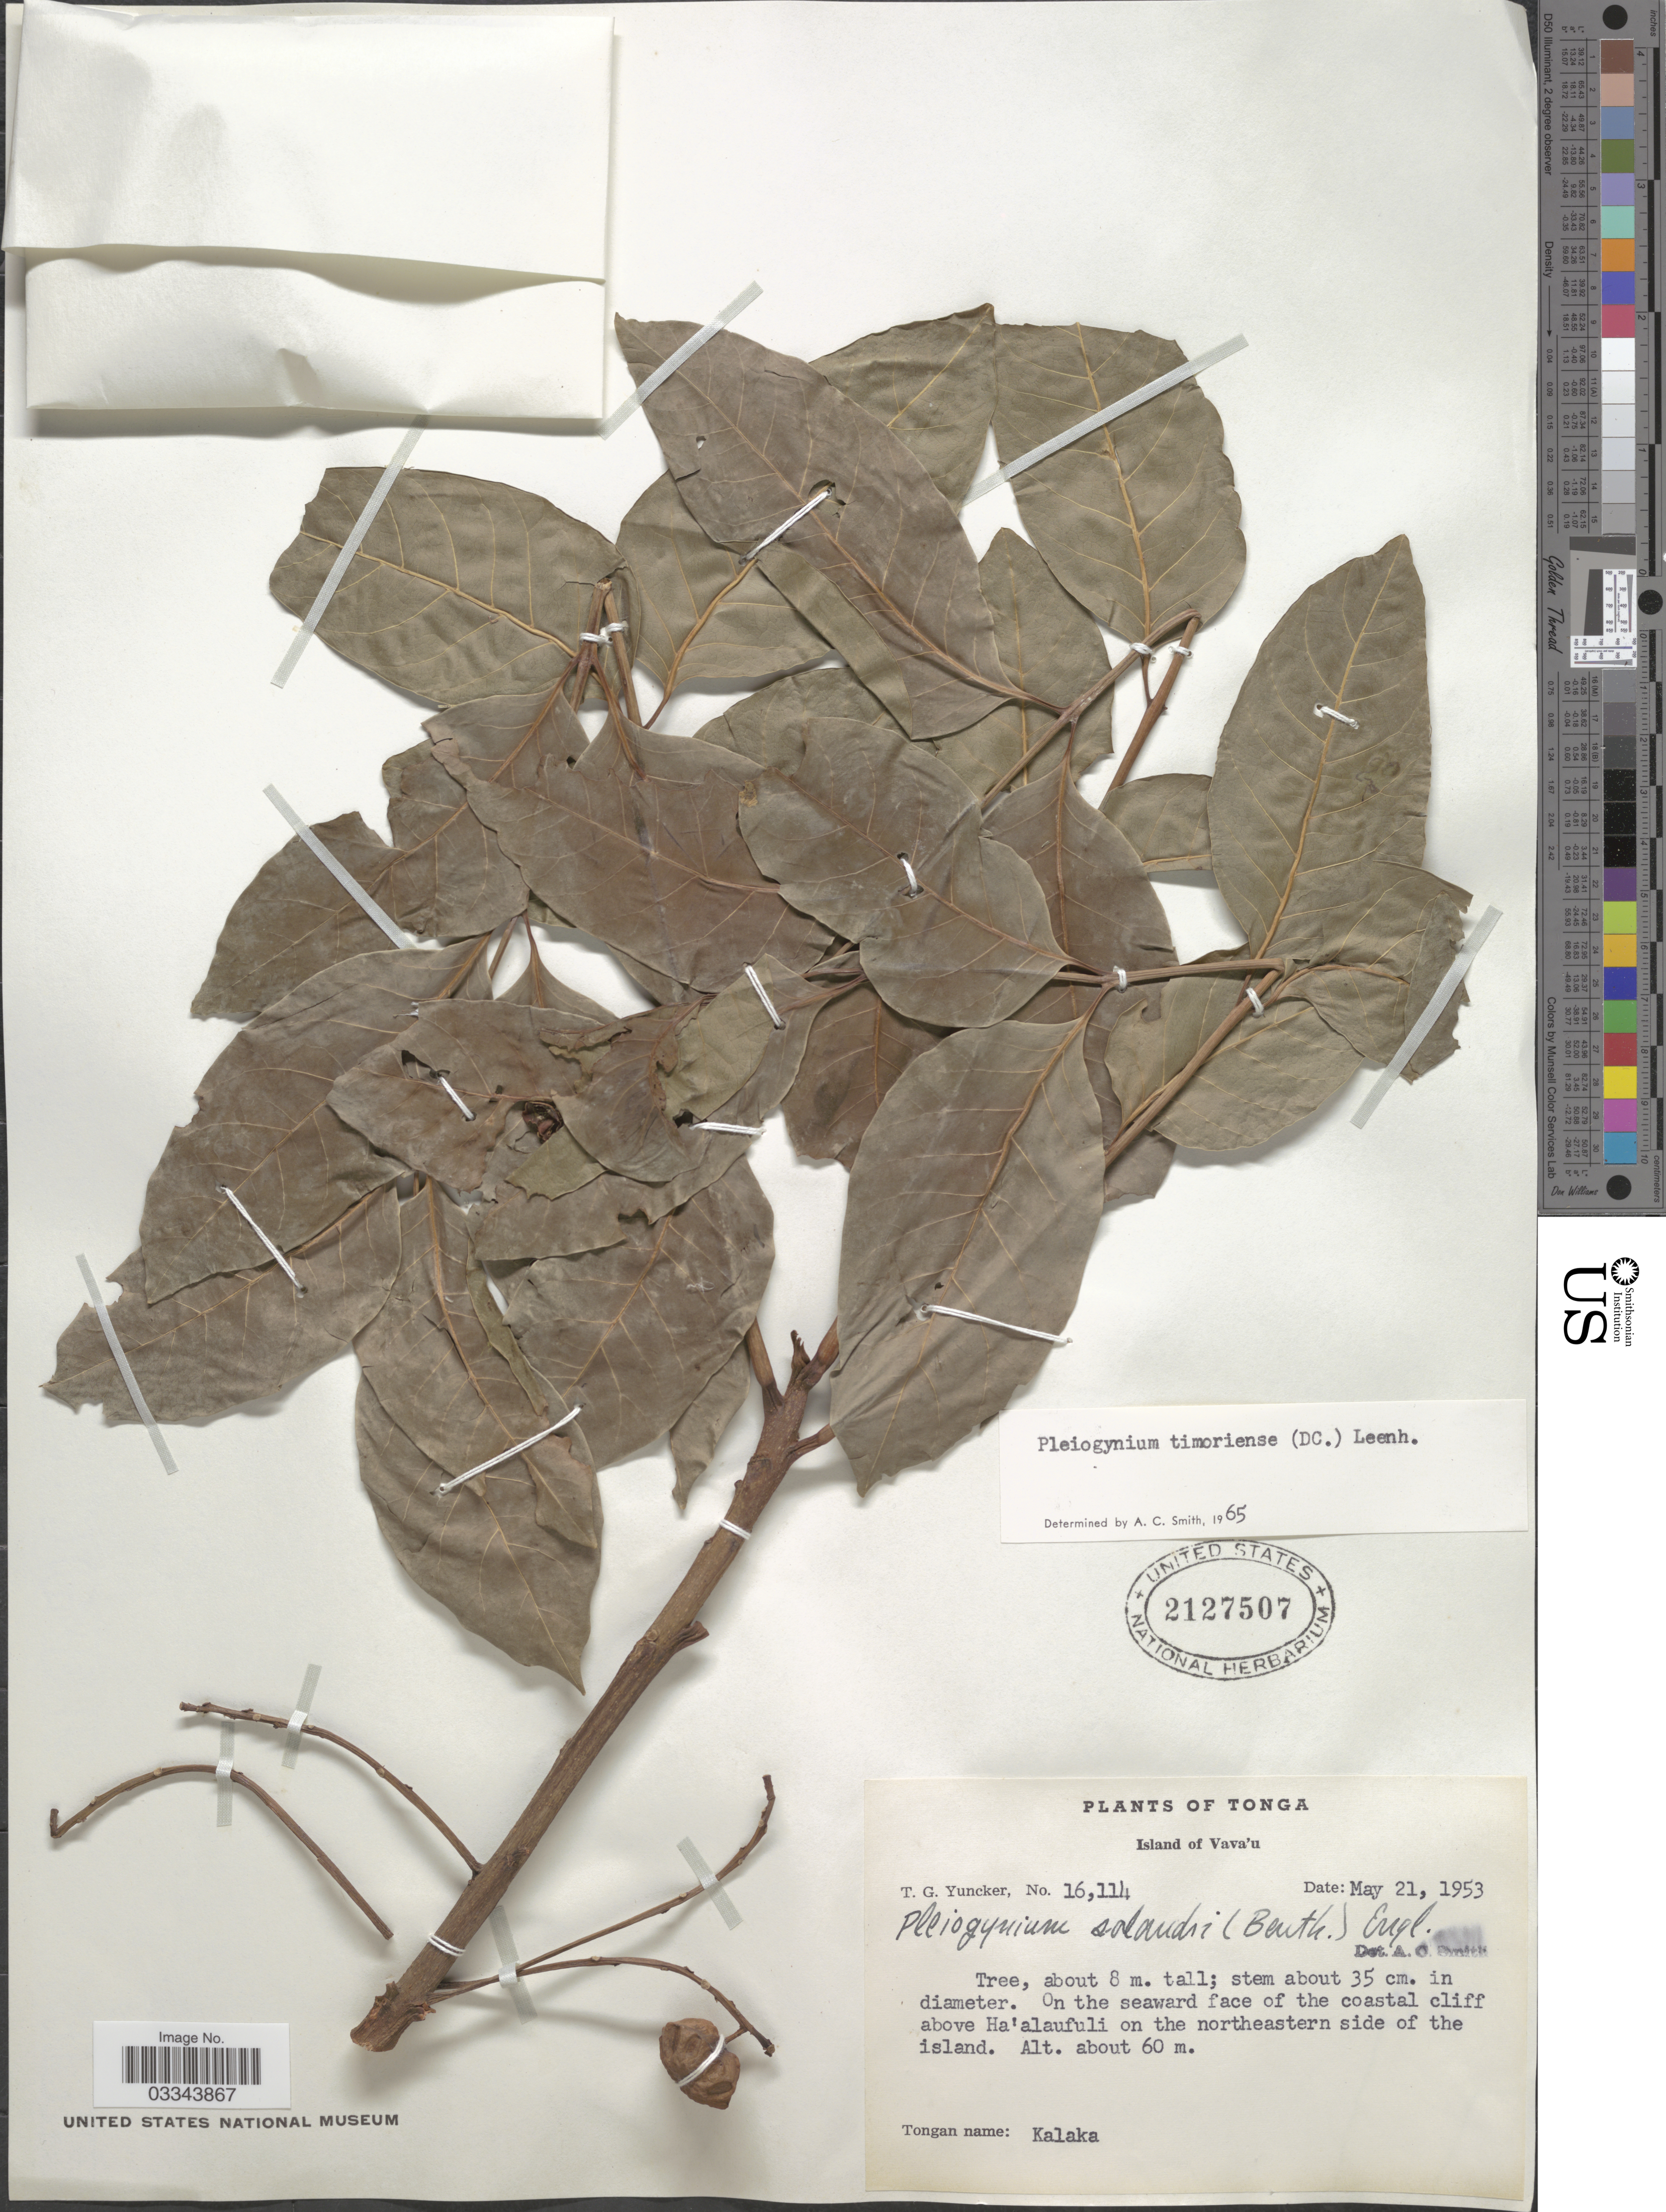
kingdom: Plantae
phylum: Tracheophyta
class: Magnoliopsida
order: Sapindales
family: Anacardiaceae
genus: Pleiogynium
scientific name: Pleiogynium timoriense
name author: (A. DC.) Leenh.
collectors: T. G. Yuncker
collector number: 16114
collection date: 1953-05-21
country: Tonga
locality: Island of Vava'u. On the seaward face of the coastal cliff above Ha'alaufuli on the northeastern side of the island.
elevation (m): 60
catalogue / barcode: US 2127507